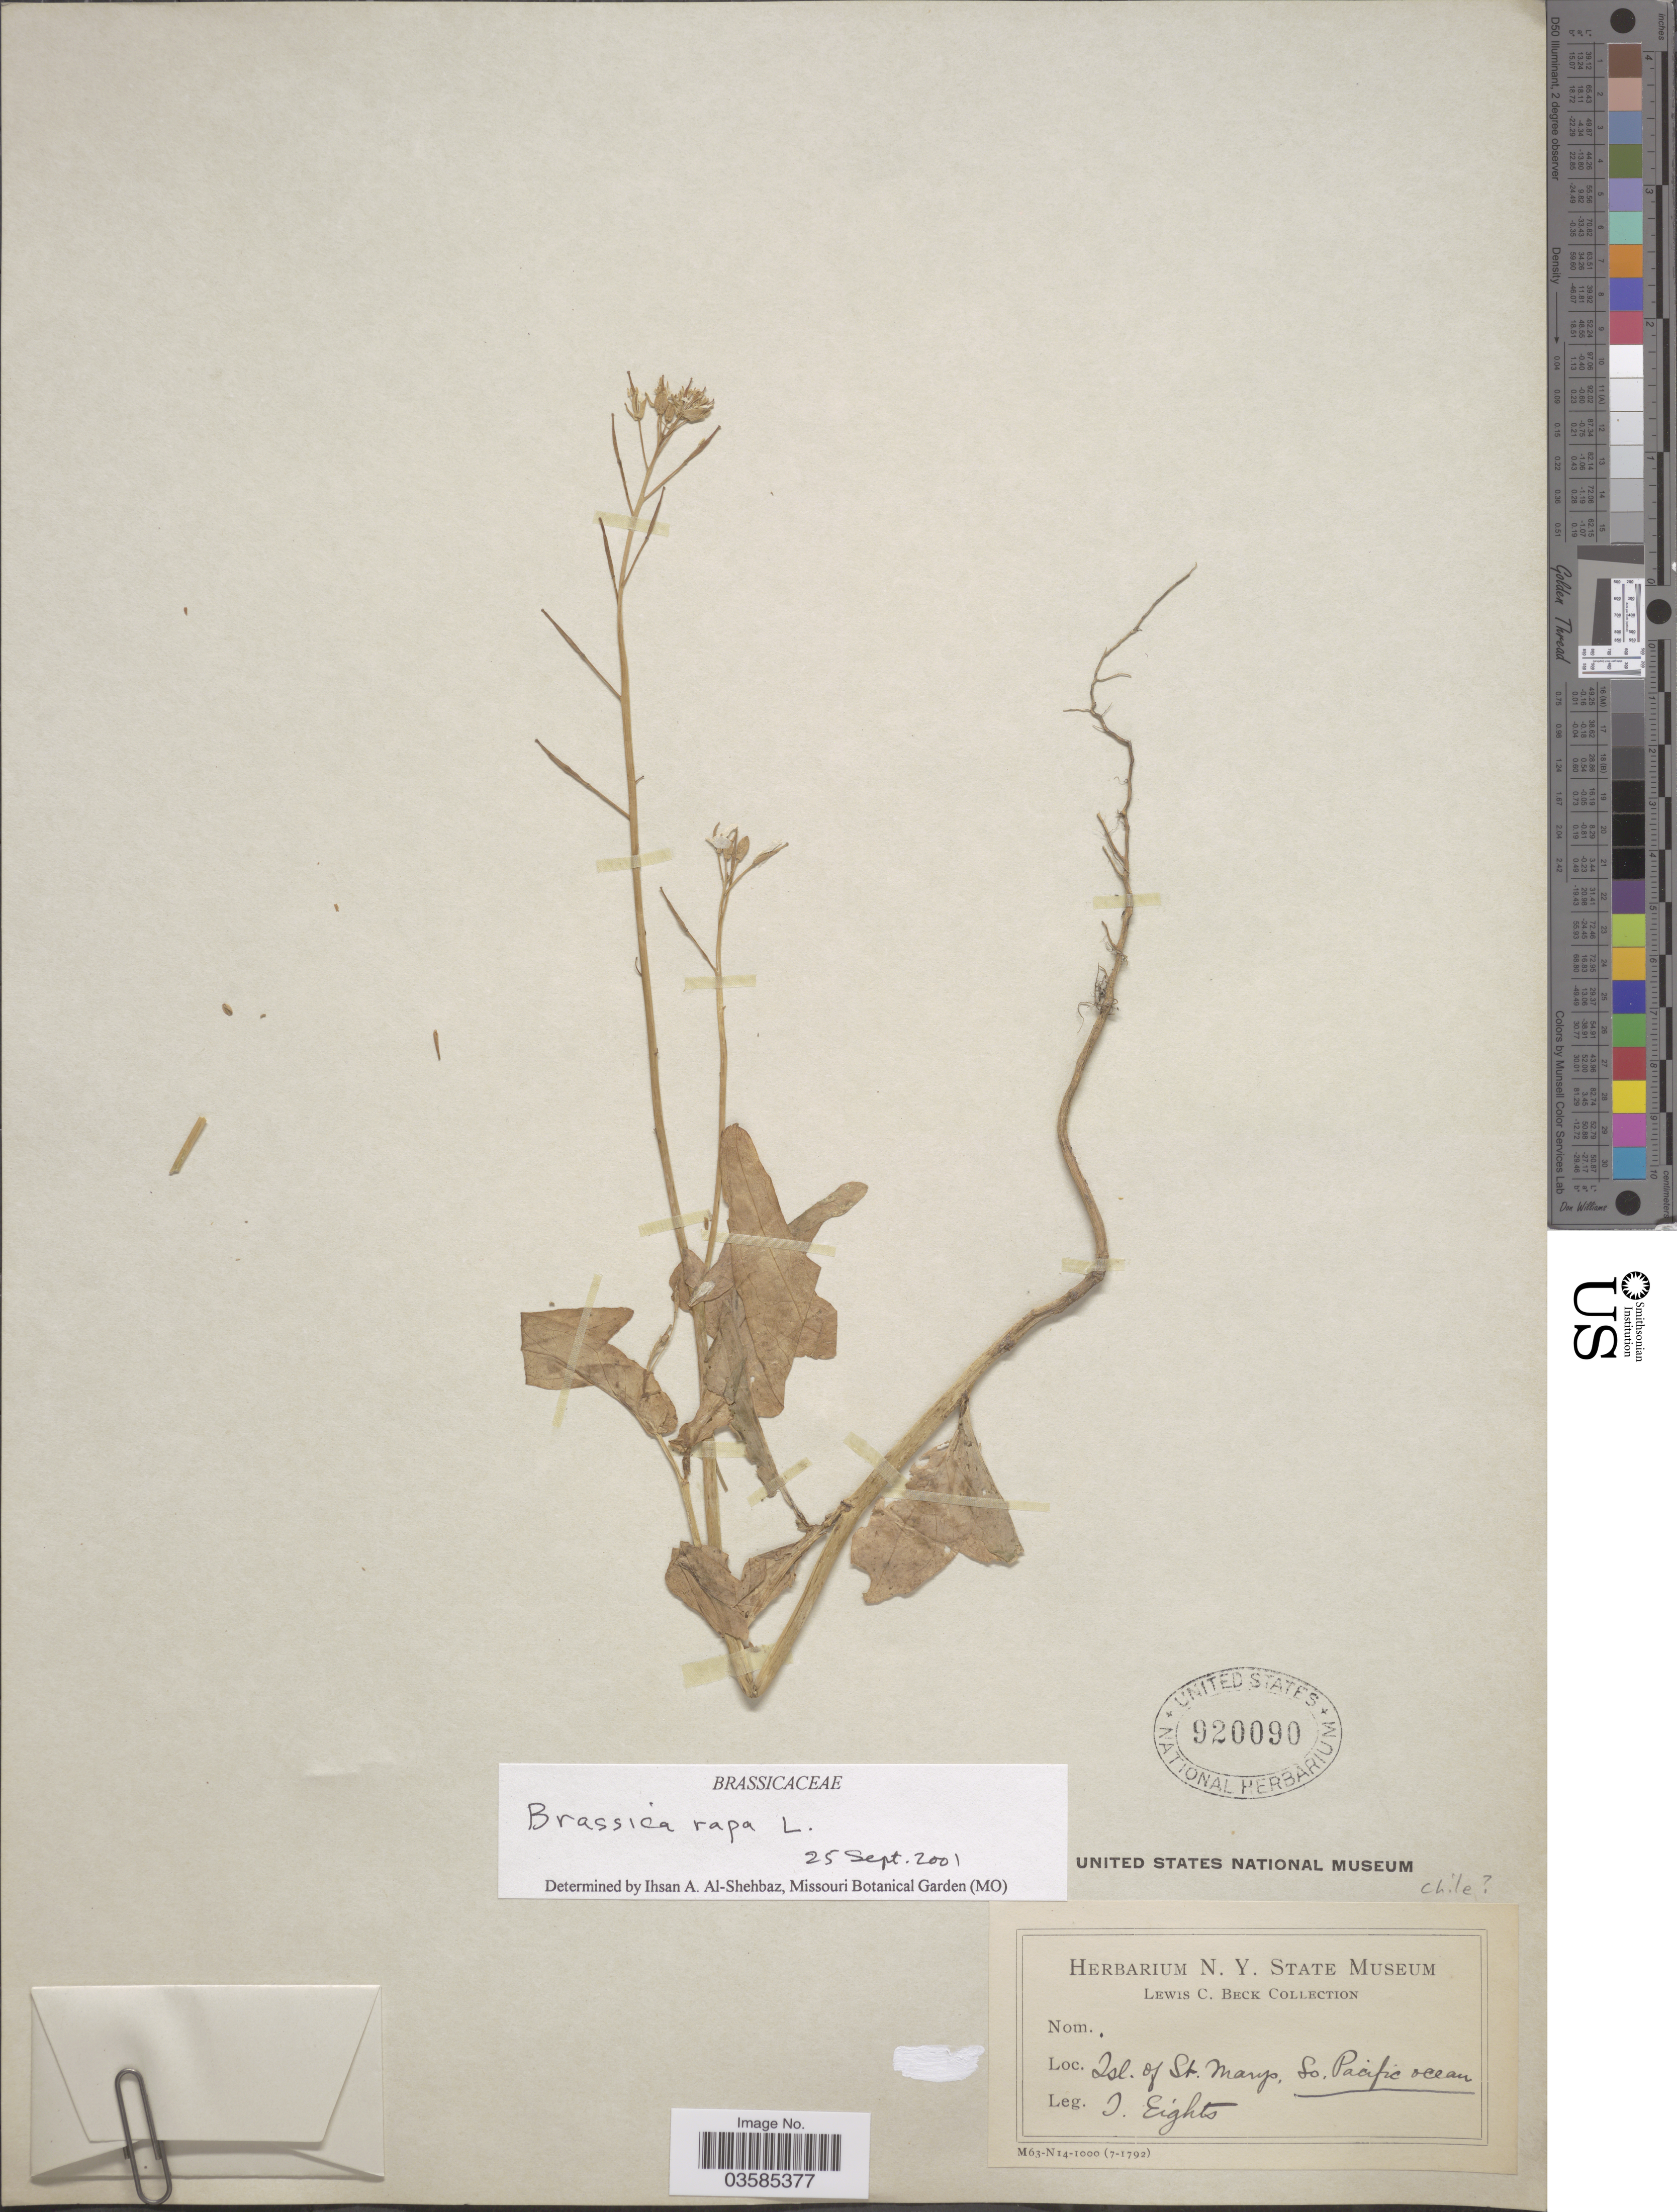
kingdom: Plantae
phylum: Tracheophyta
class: Magnoliopsida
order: Brassicales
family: Brassicaceae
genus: Brassica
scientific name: Brassica rapa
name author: L.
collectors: J. Eights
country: Chile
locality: Isl. of St. Marys, So, Pacific ocean.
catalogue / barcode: US 920090